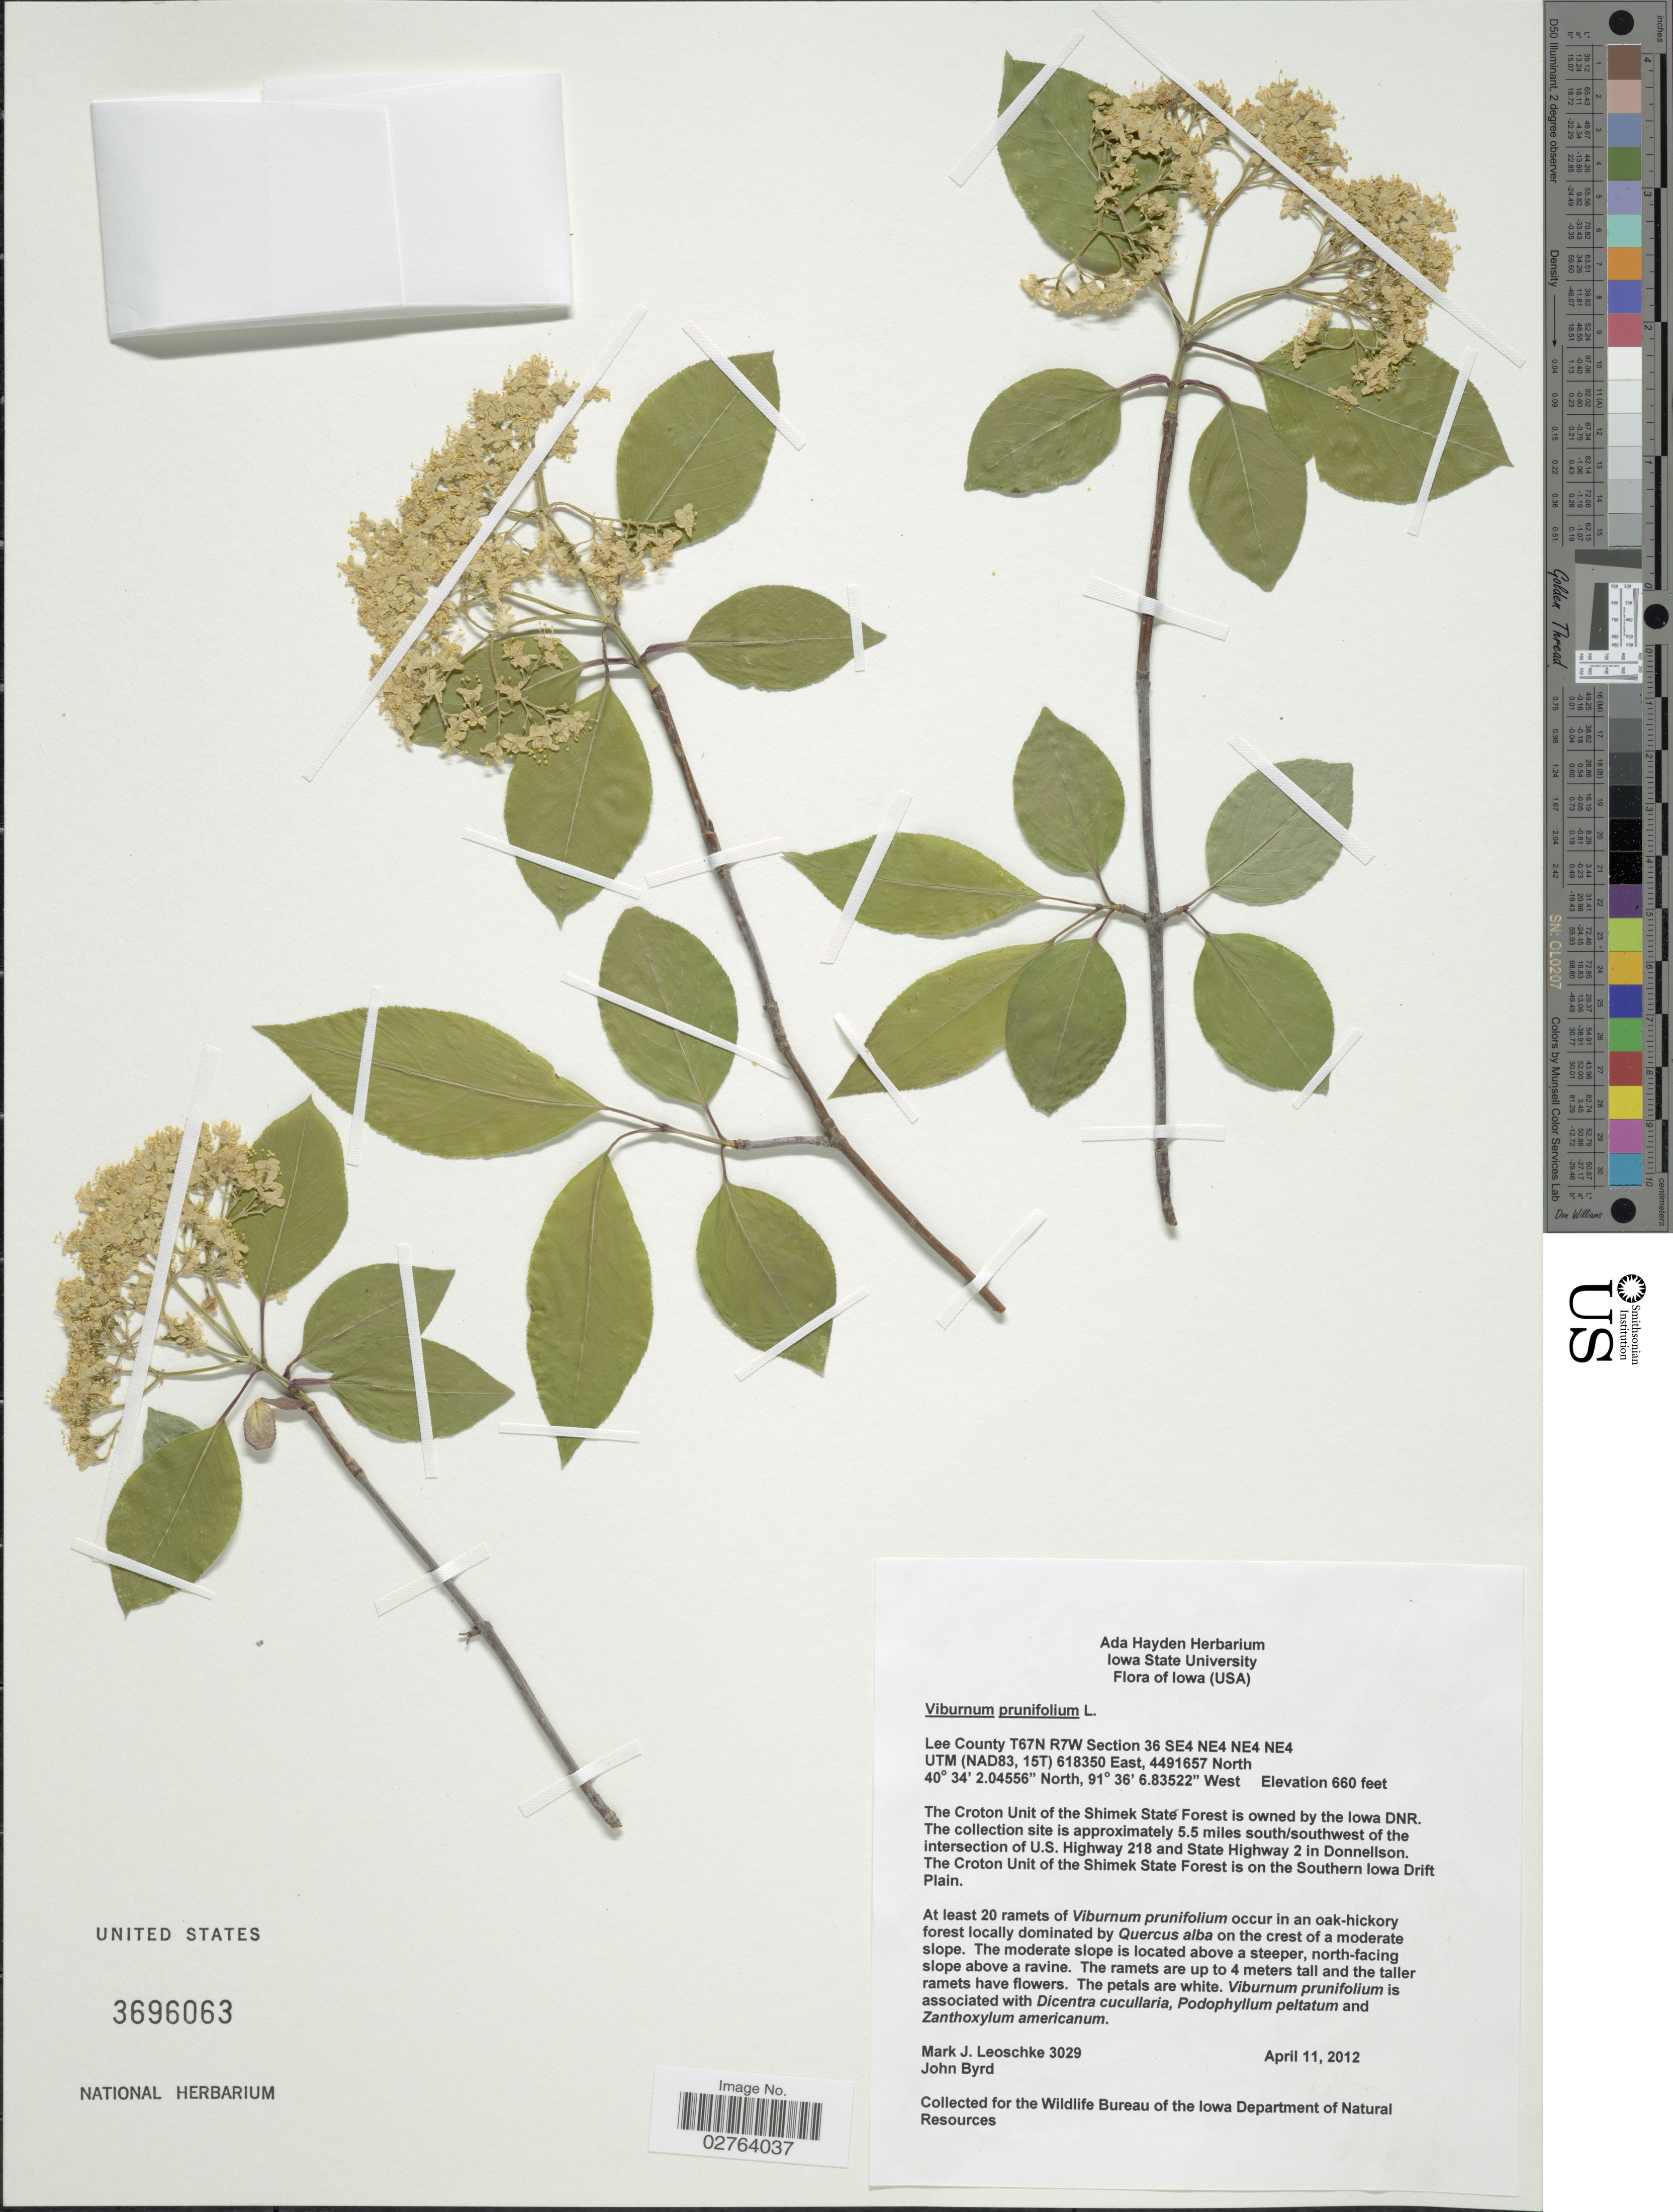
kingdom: Plantae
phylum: Tracheophyta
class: Magnoliopsida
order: Dipsacales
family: Viburnaceae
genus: Viburnum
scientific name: Viburnum prunifolium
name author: L.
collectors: M. J. Leoschke & J. Byrd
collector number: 3029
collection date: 2012-04-11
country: United States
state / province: Iowa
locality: Lee County T67N R7W Section 36 SE4 NE4 NE4 NE4. The Croton Unit of the Shimek State Forest is owned by the Iowa DNR. The collection site is approximately 5.5 miles south/southwest of the intersection of U.S. Highway 218 and State Highway in Donnellson. The Croton Unit of the Shimek State Forest is on the Southern Iowa Drift Plain.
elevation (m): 201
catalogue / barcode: US 3696063